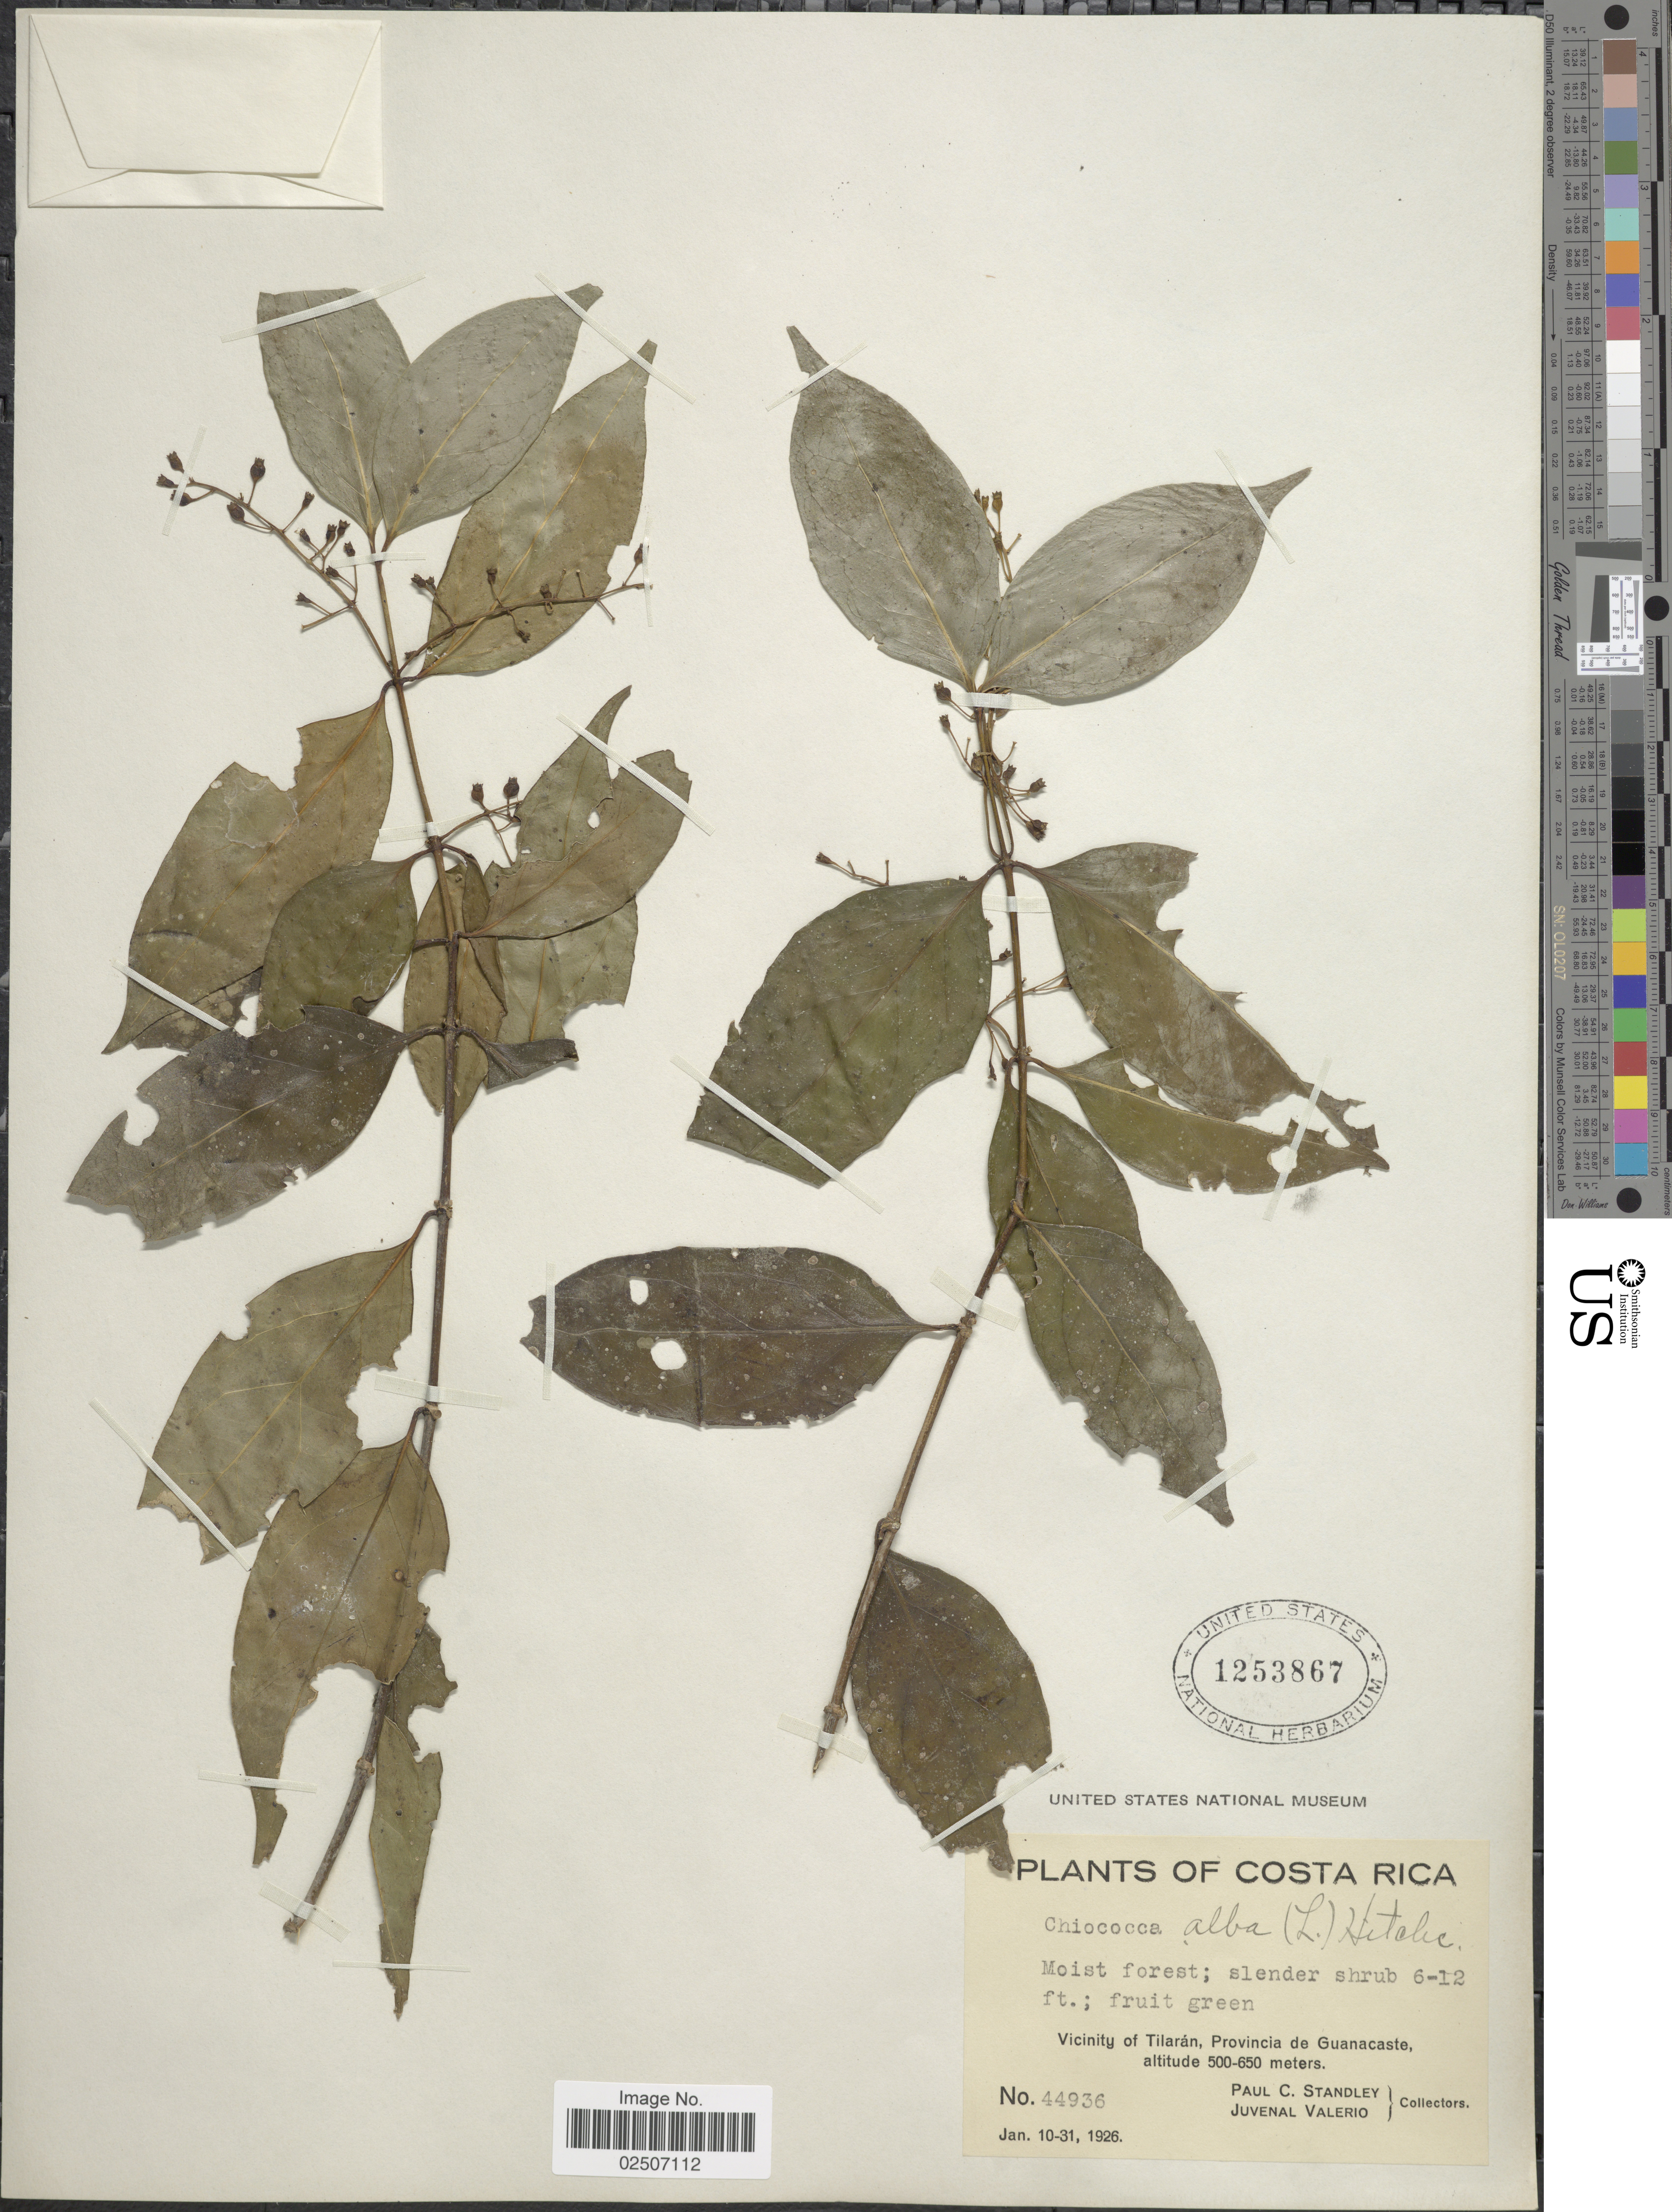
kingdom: Plantae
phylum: Tracheophyta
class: Magnoliopsida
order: Gentianales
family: Rubiaceae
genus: Chiococca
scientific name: Chiococca alba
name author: (L.) Hitchc.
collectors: P. C. Standley & J. Valerio R.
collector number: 44936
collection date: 1926-01-10/1926-01-31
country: Costa Rica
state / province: Guanacaste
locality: Vicinity of Tilaran, Provincia de Guanacaste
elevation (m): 500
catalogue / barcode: US 1253867